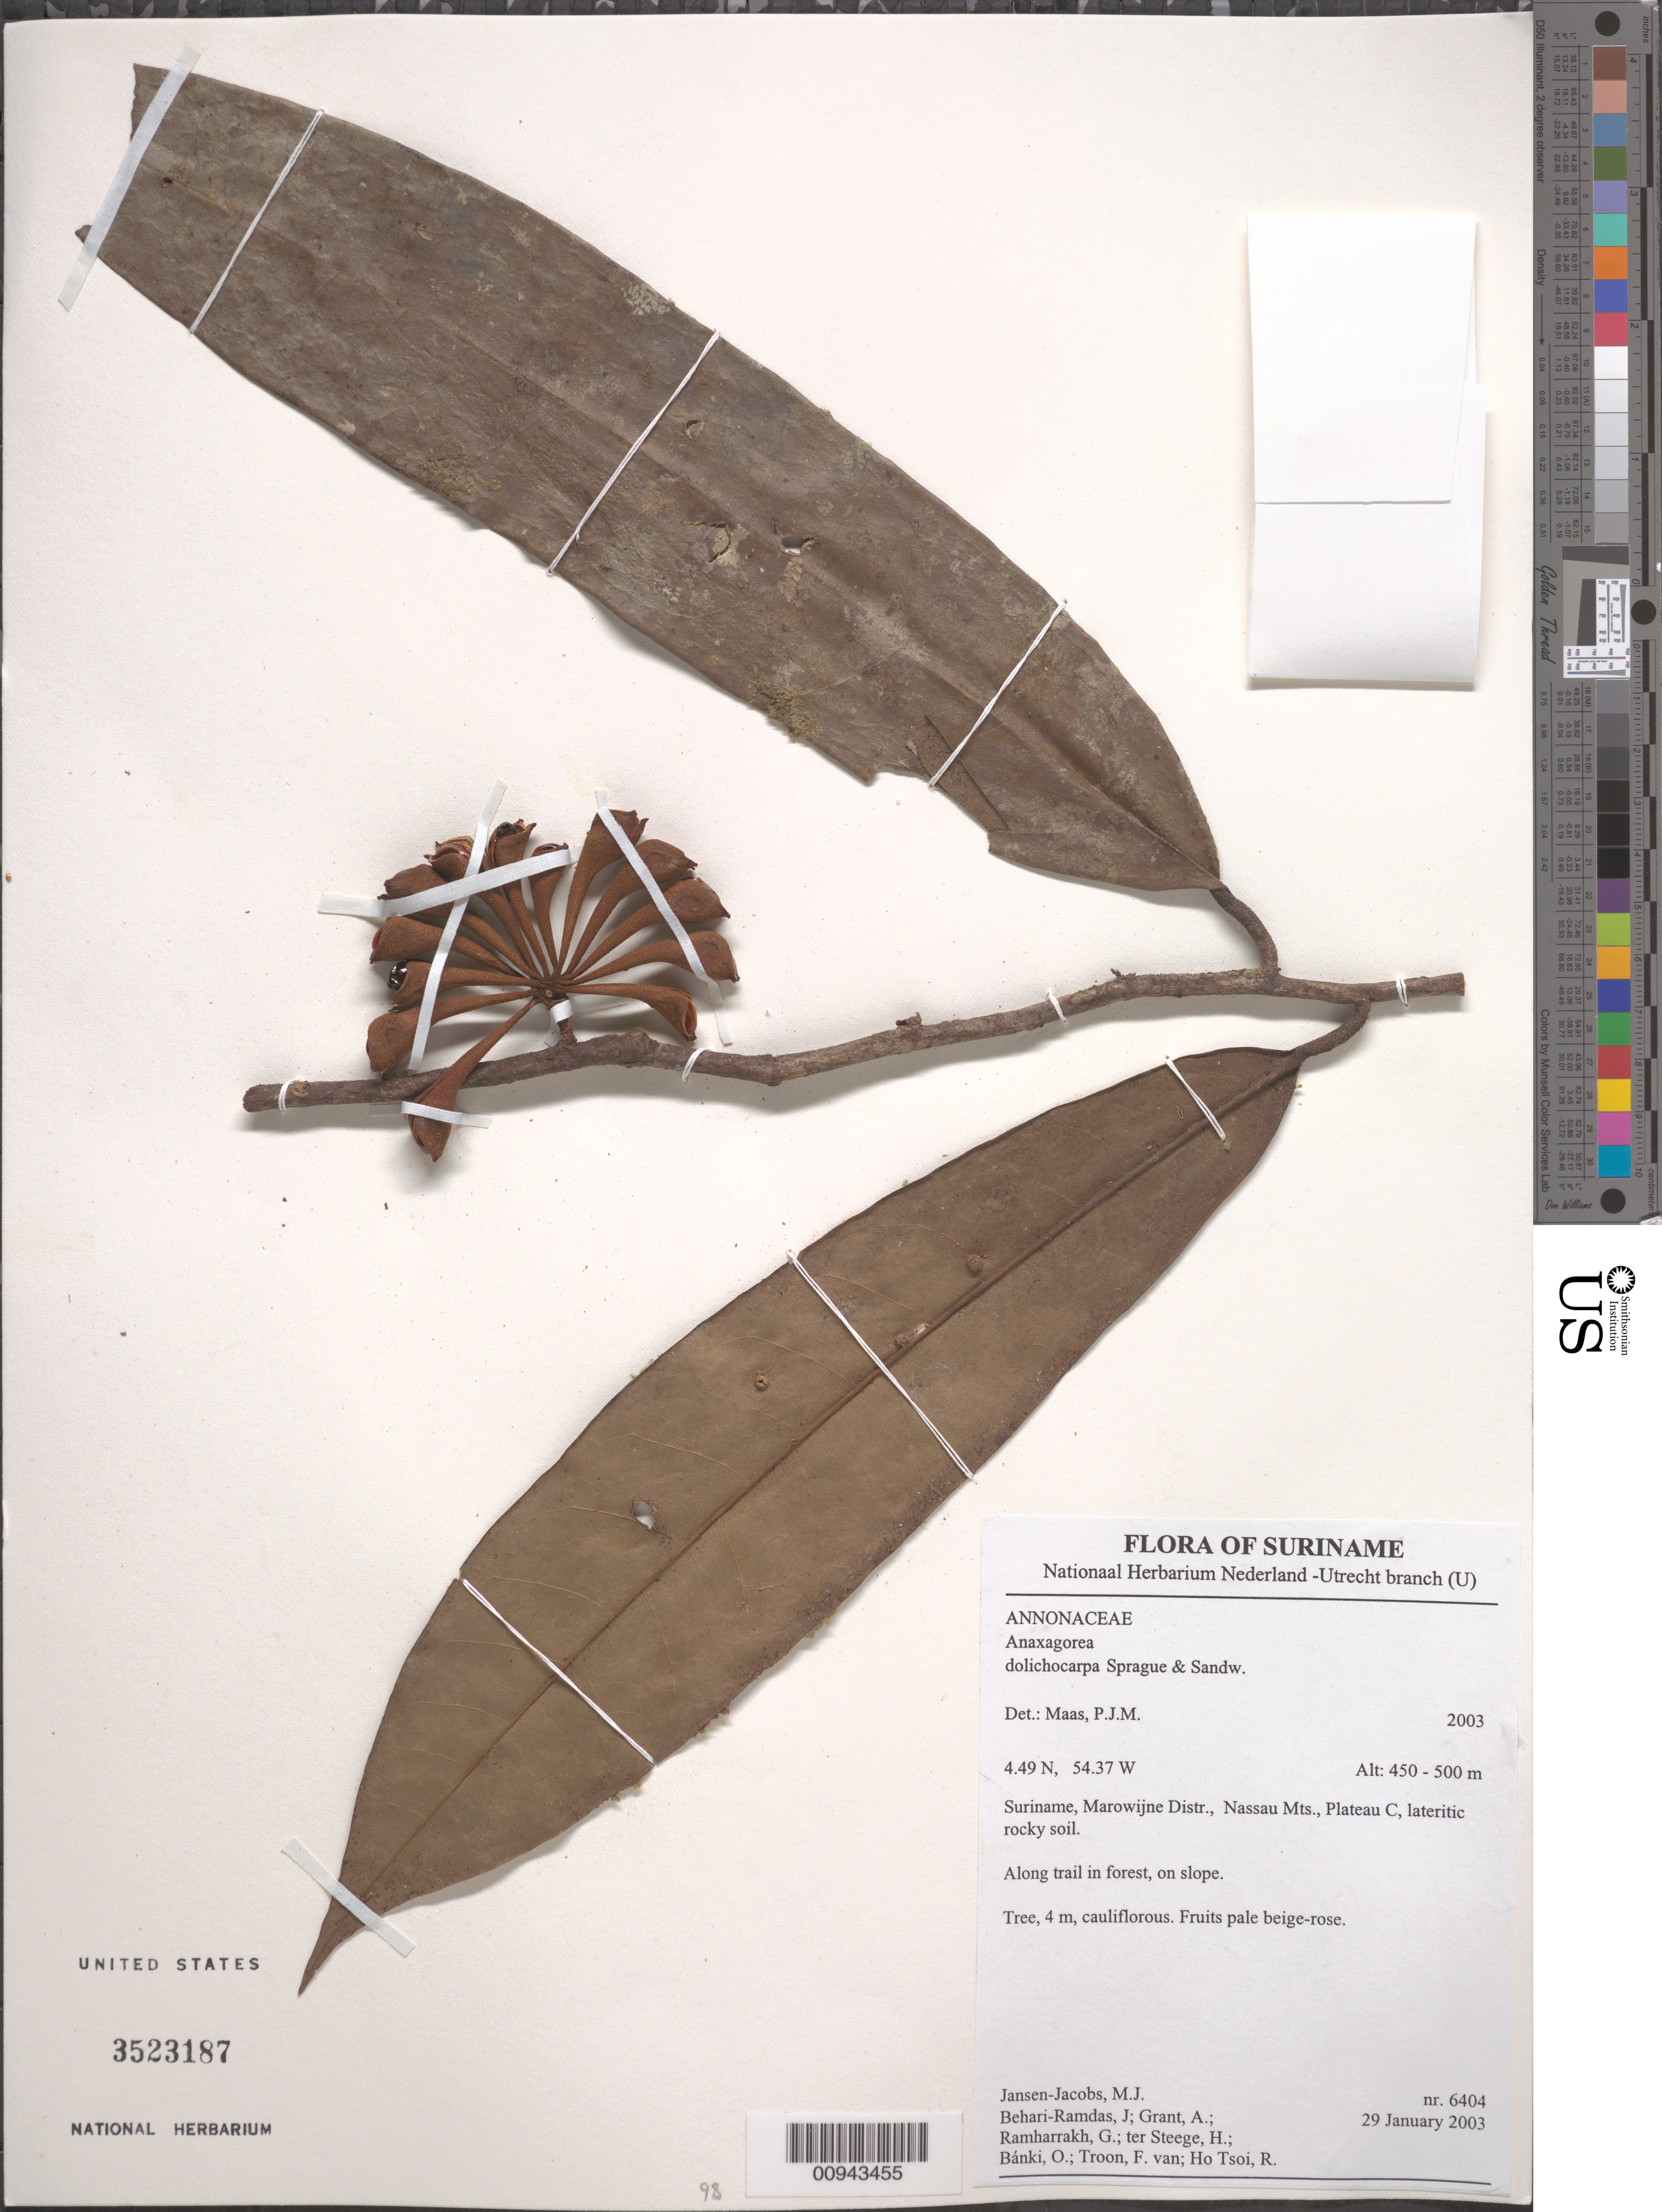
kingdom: Plantae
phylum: Tracheophyta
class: Magnoliopsida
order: Magnoliales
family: Annonaceae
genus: Anaxagorea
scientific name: Anaxagorea dolichocarpa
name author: Sprague & Sandwith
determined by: Maas, Paul J. M.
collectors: M. J. Jansen-Jacobs, J. Behari-Ramdas, A. Grant, G. Ramharrakh, H. ter Steege, O. Bánki, F. Van Troon & R. Ho Tsoi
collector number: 6404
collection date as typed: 29-Jan-03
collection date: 2003-01-29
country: Suriname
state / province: Marowijne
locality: Nassau Mts., Plateau C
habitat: Lateritic rocky soil. Along trail in forest, on slope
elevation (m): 450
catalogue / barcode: US 3523187